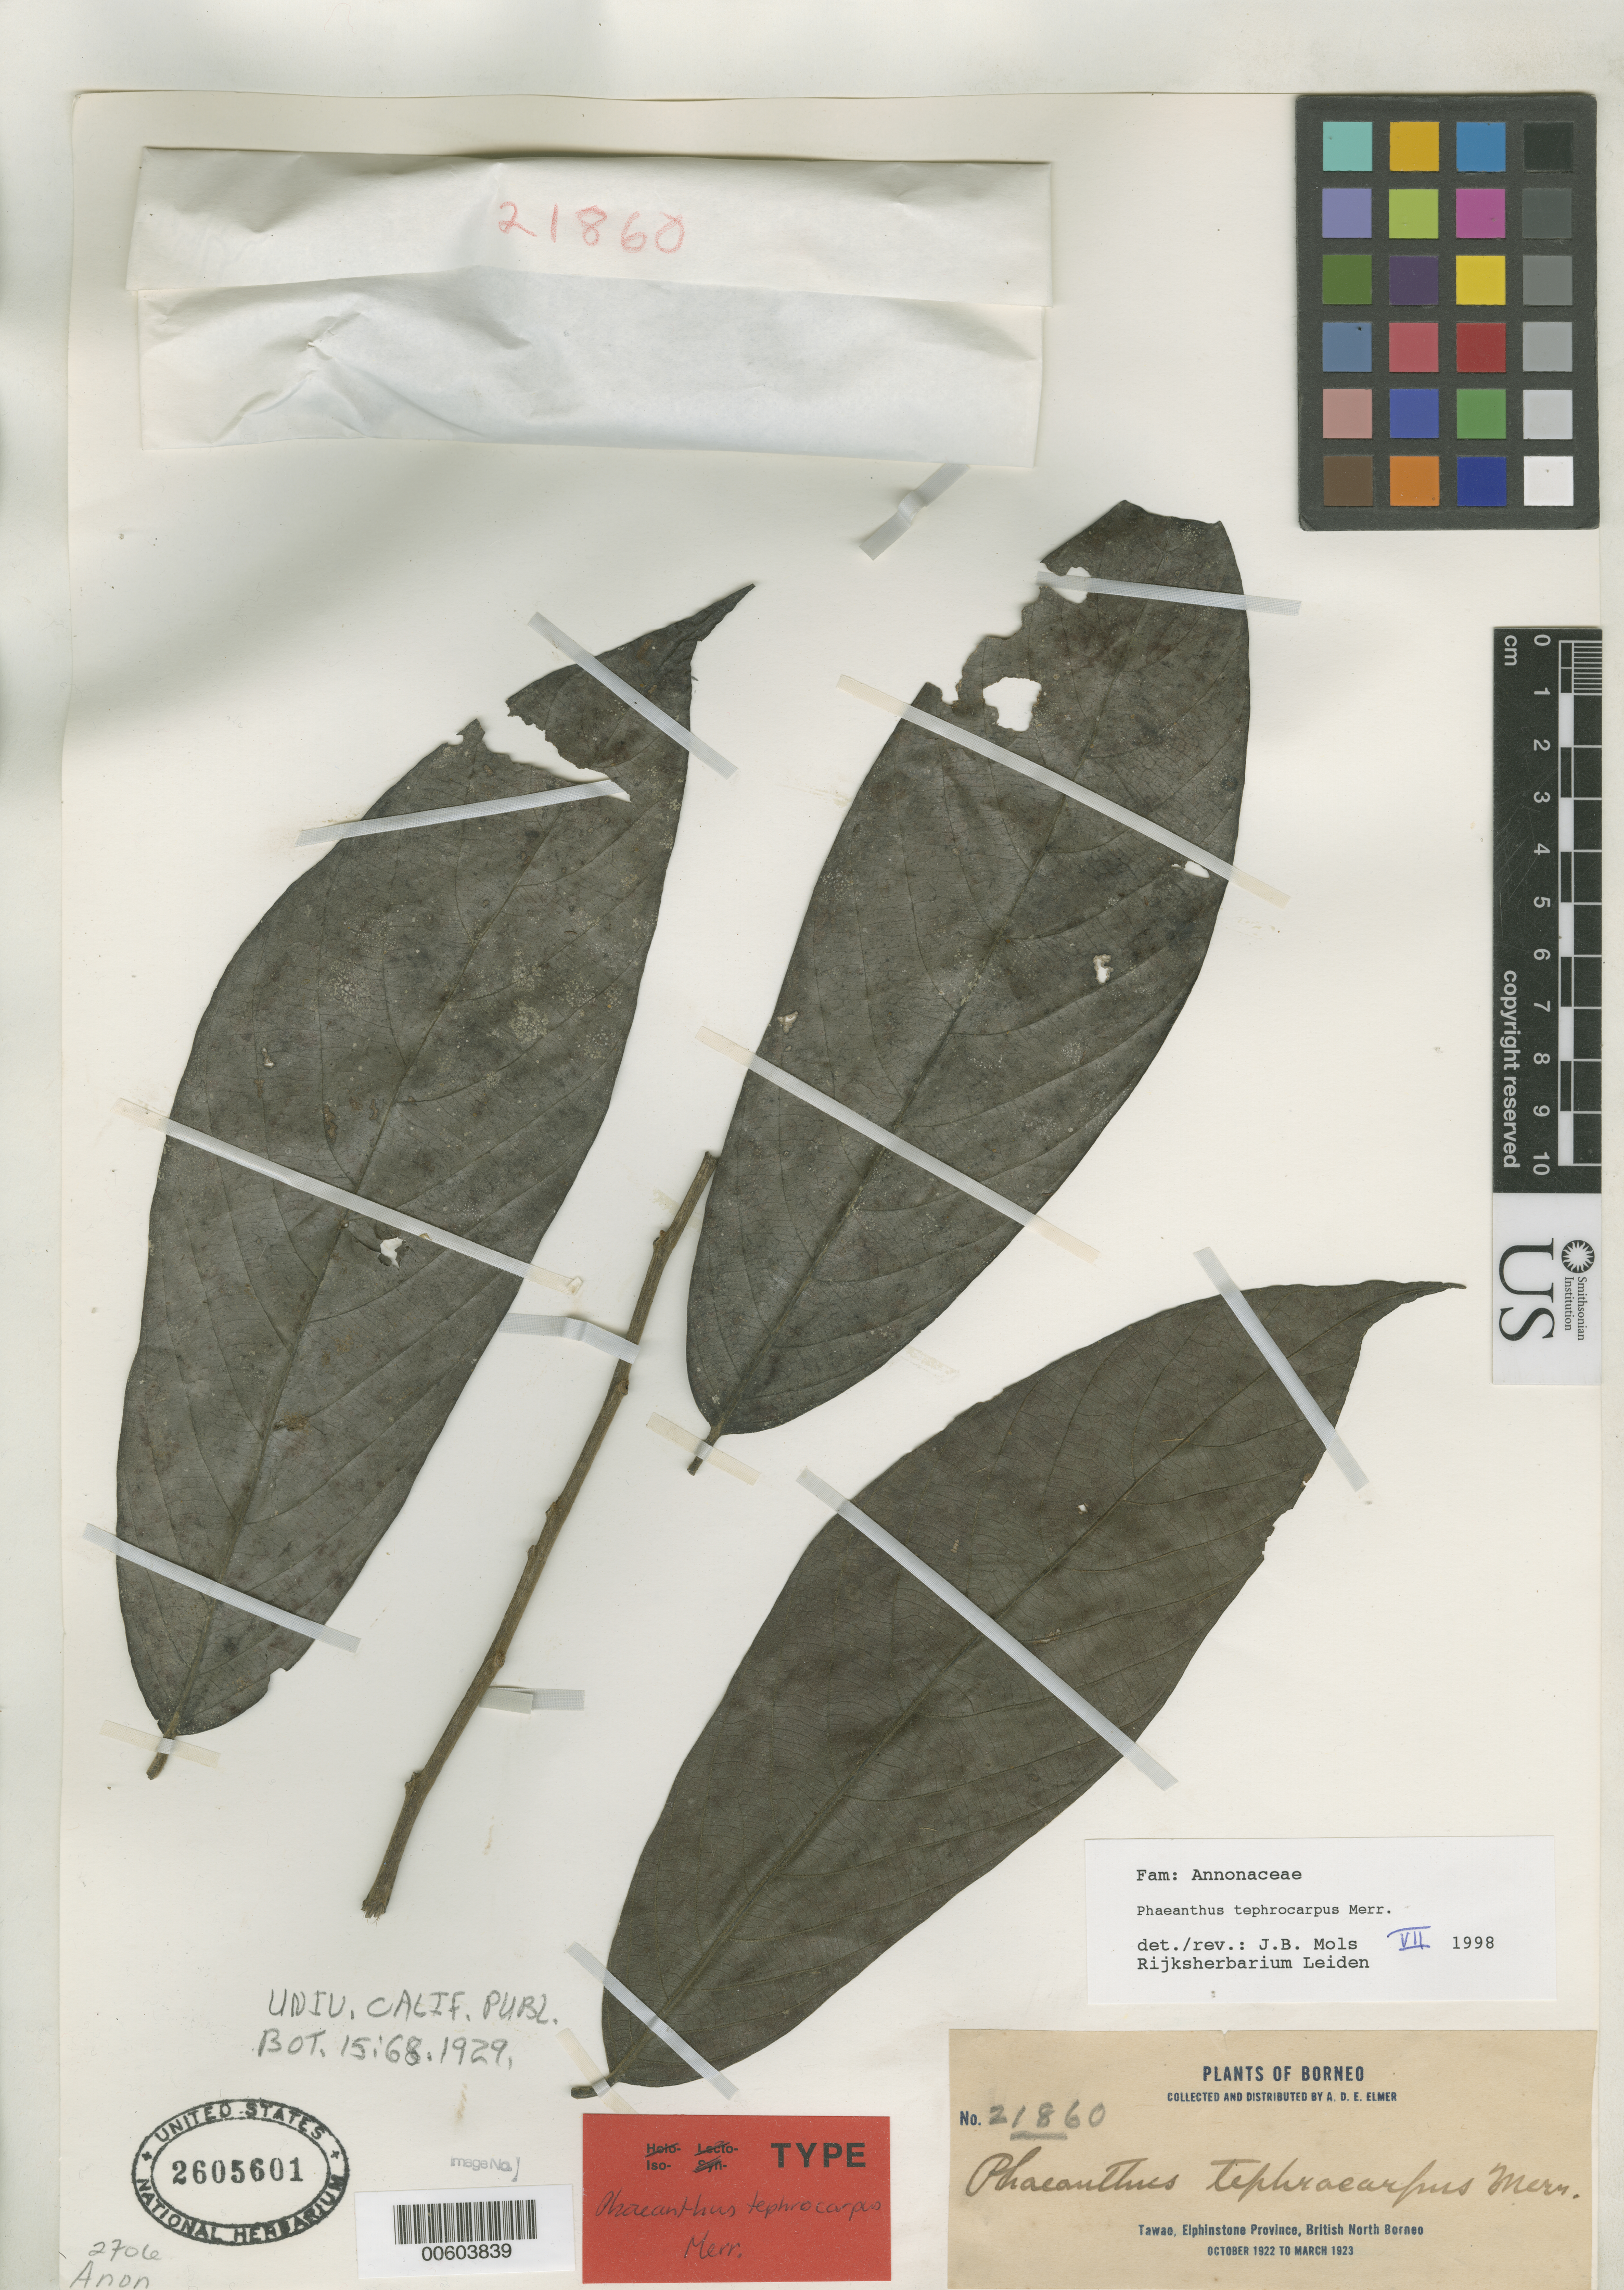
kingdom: Plantae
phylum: Tracheophyta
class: Magnoliopsida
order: Magnoliales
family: Annonaceae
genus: Phaeanthus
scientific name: Phaeanthus tephrocarpus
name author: Merr.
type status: Isotype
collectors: A. D. E. Elmer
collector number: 21860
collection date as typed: Oct 1922 to -- Mar 1923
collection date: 1922-10/1923-03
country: Malaysia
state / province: Sabah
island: Borneo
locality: Tawao, Elphinstone Province, British North Borneo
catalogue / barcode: US 2605601